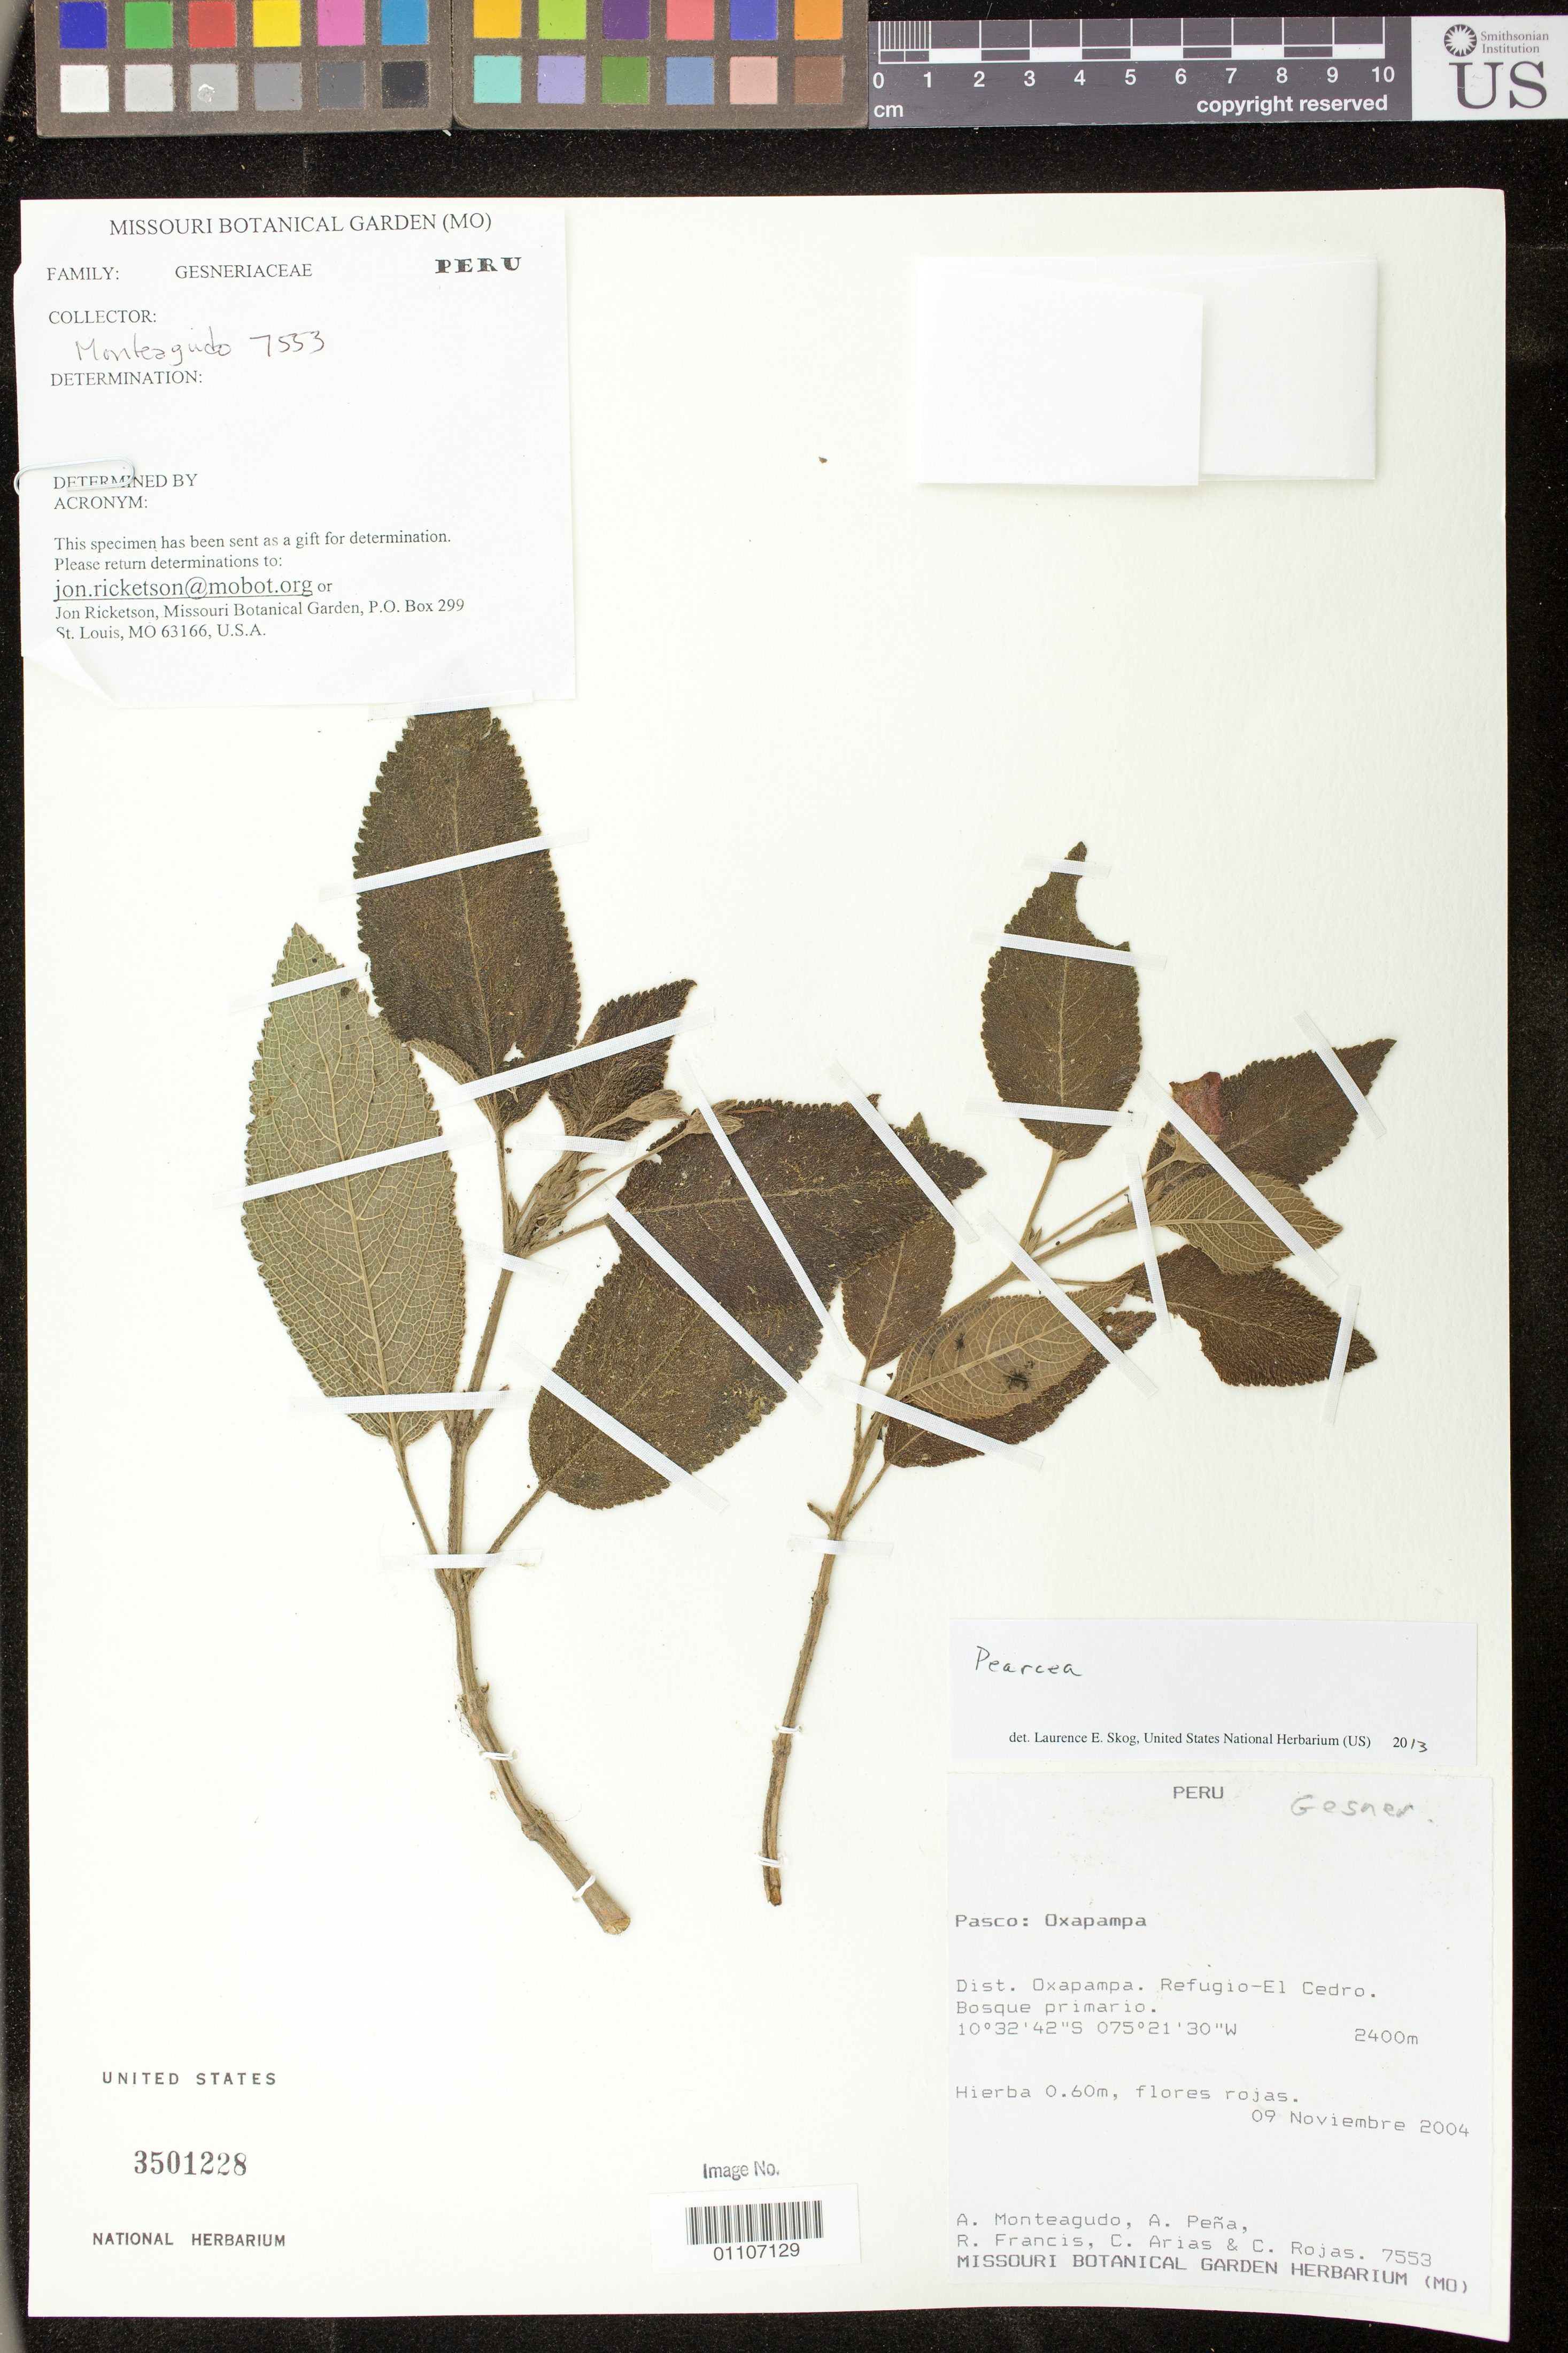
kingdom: Plantae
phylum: Tracheophyta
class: Magnoliopsida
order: Lamiales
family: Gesneriaceae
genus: Pearcea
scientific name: Pearcea sp.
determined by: Skog, Laurence E.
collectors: A. Monteagudo & et al.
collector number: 7553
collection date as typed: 09 Nov 2004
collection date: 2004-11-09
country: Peru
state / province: Pasco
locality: Pasco: Oxapampa. Dist. Oxapampa. Refugio El Cedro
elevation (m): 2400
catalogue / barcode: US 3501228